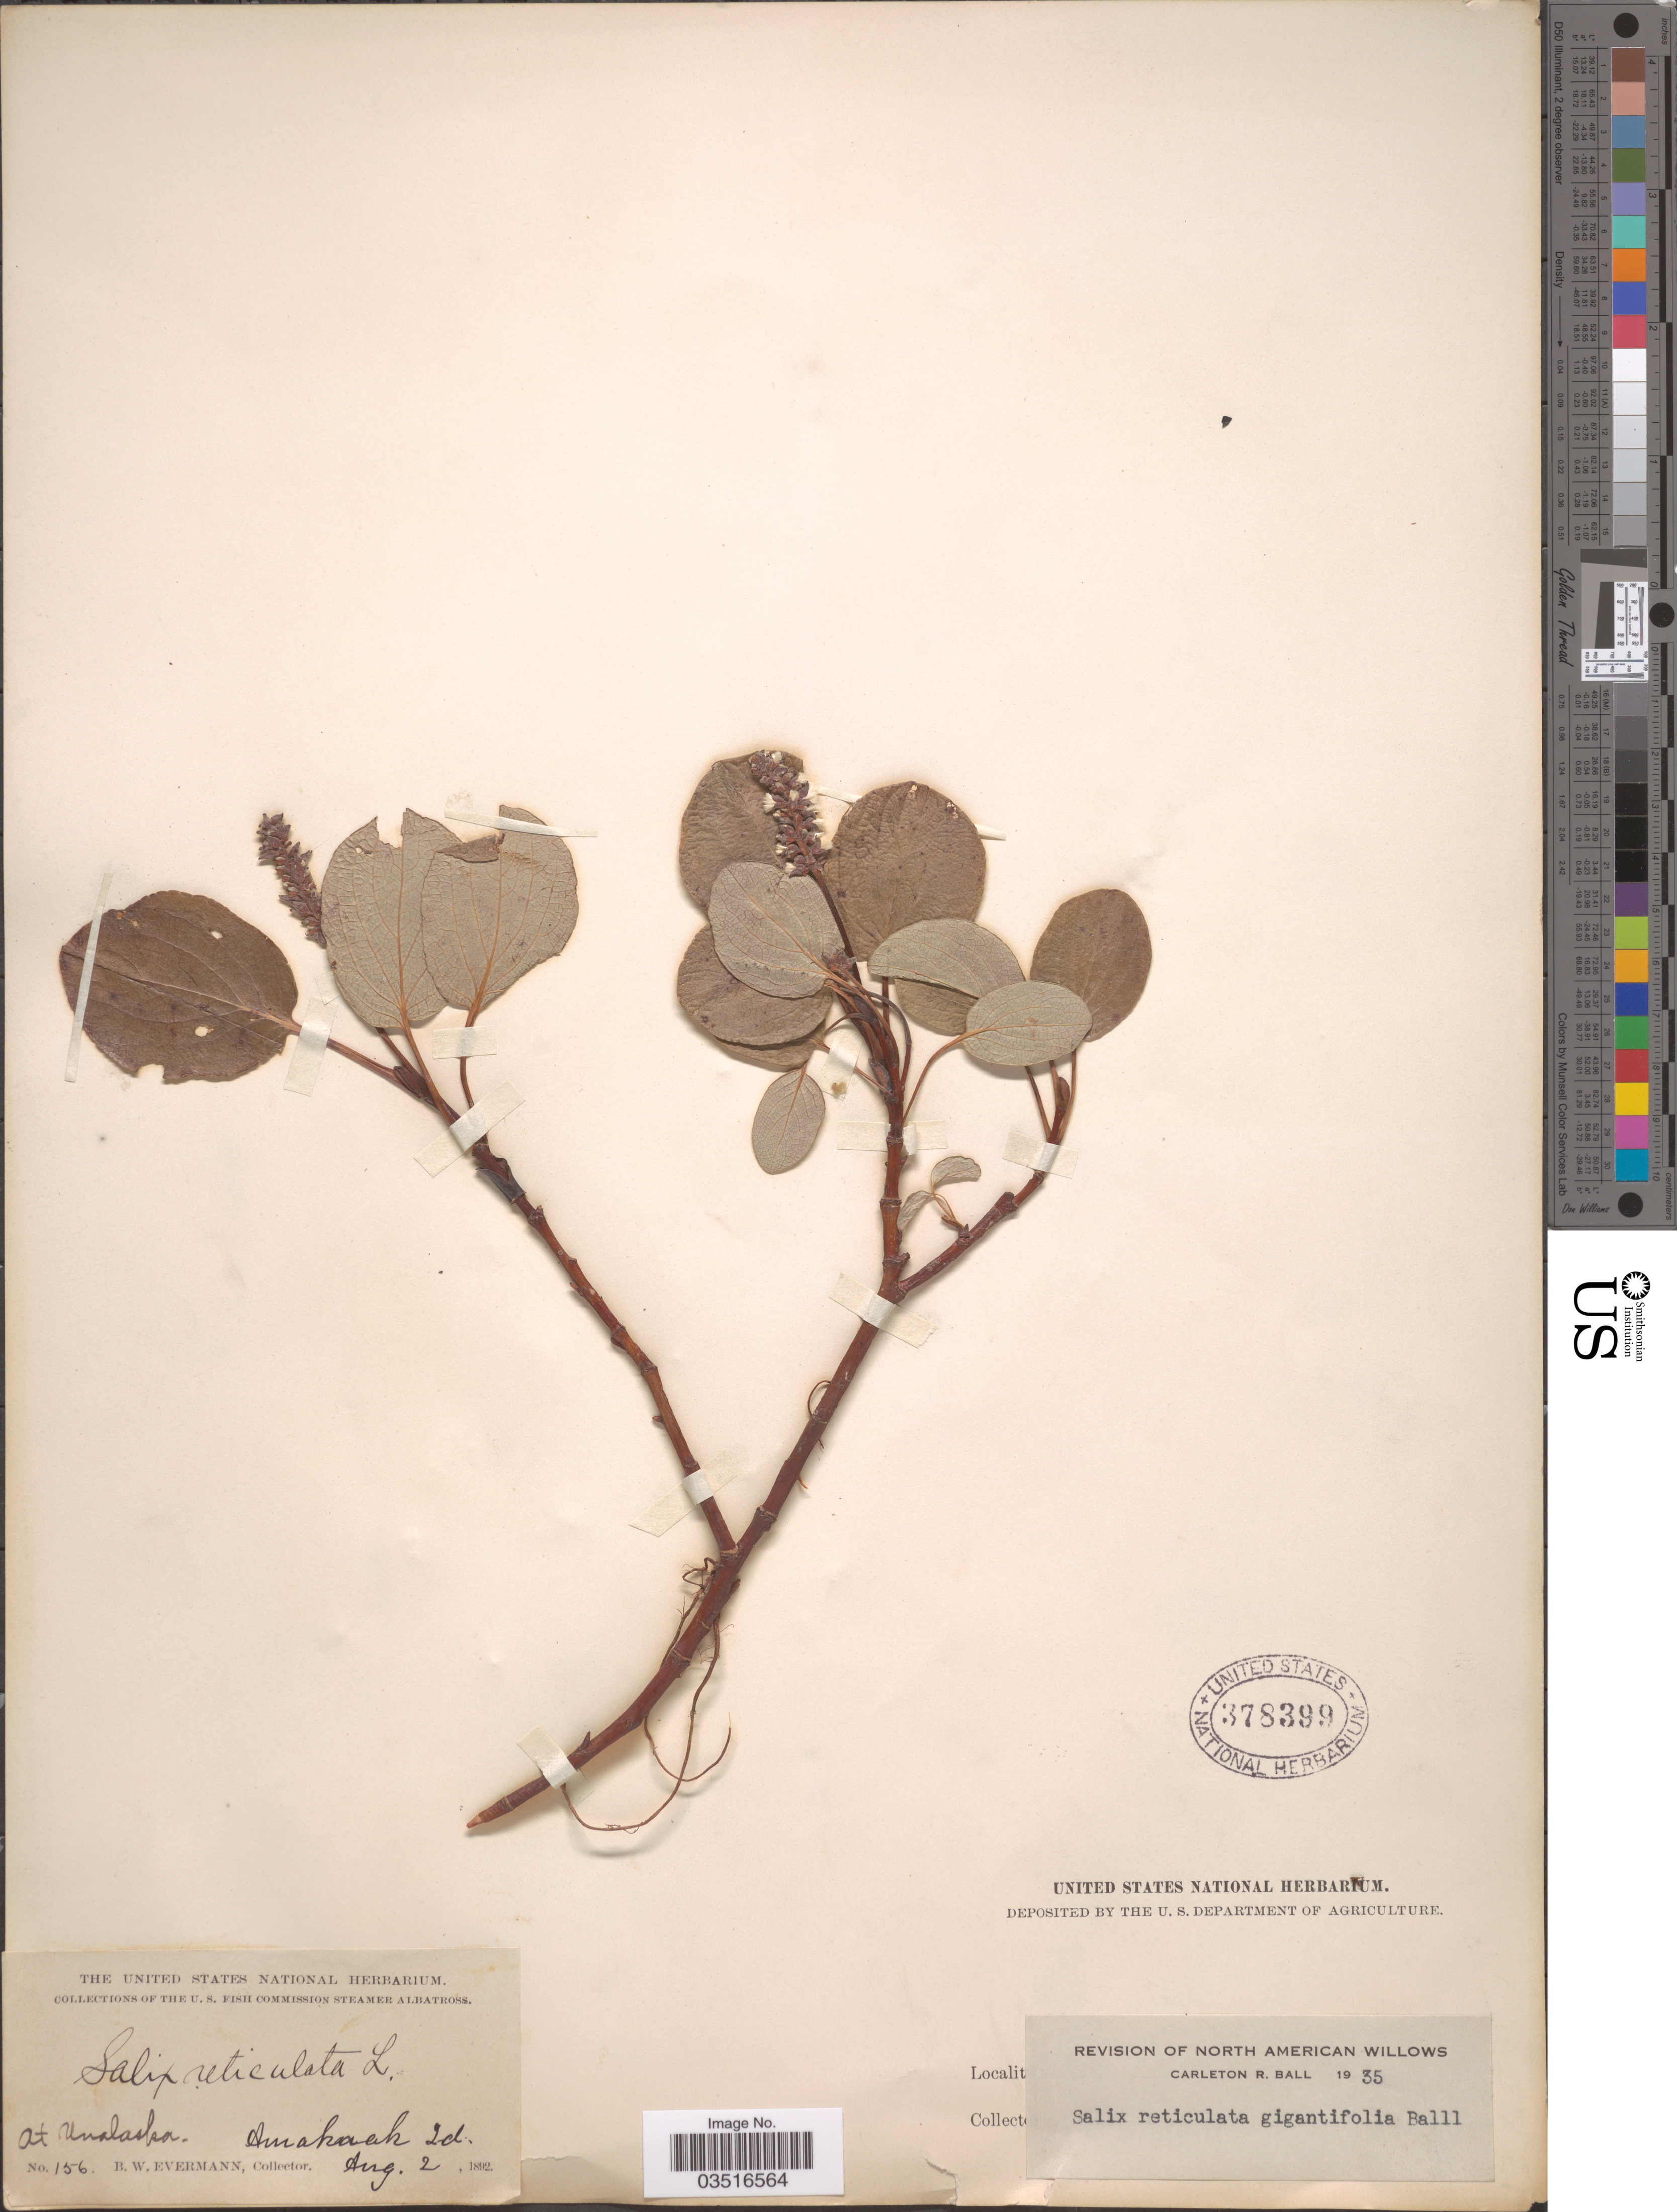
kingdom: Plantae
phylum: Tracheophyta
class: Magnoliopsida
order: Malpighiales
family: Salicaceae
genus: Salix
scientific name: Salix reticulata var. gigantifolia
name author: C.R. Ball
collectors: B. W. Evermann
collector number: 156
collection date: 1892-08-02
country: United States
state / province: Alaska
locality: Unalaska. Amakaak Id.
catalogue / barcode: US 378399